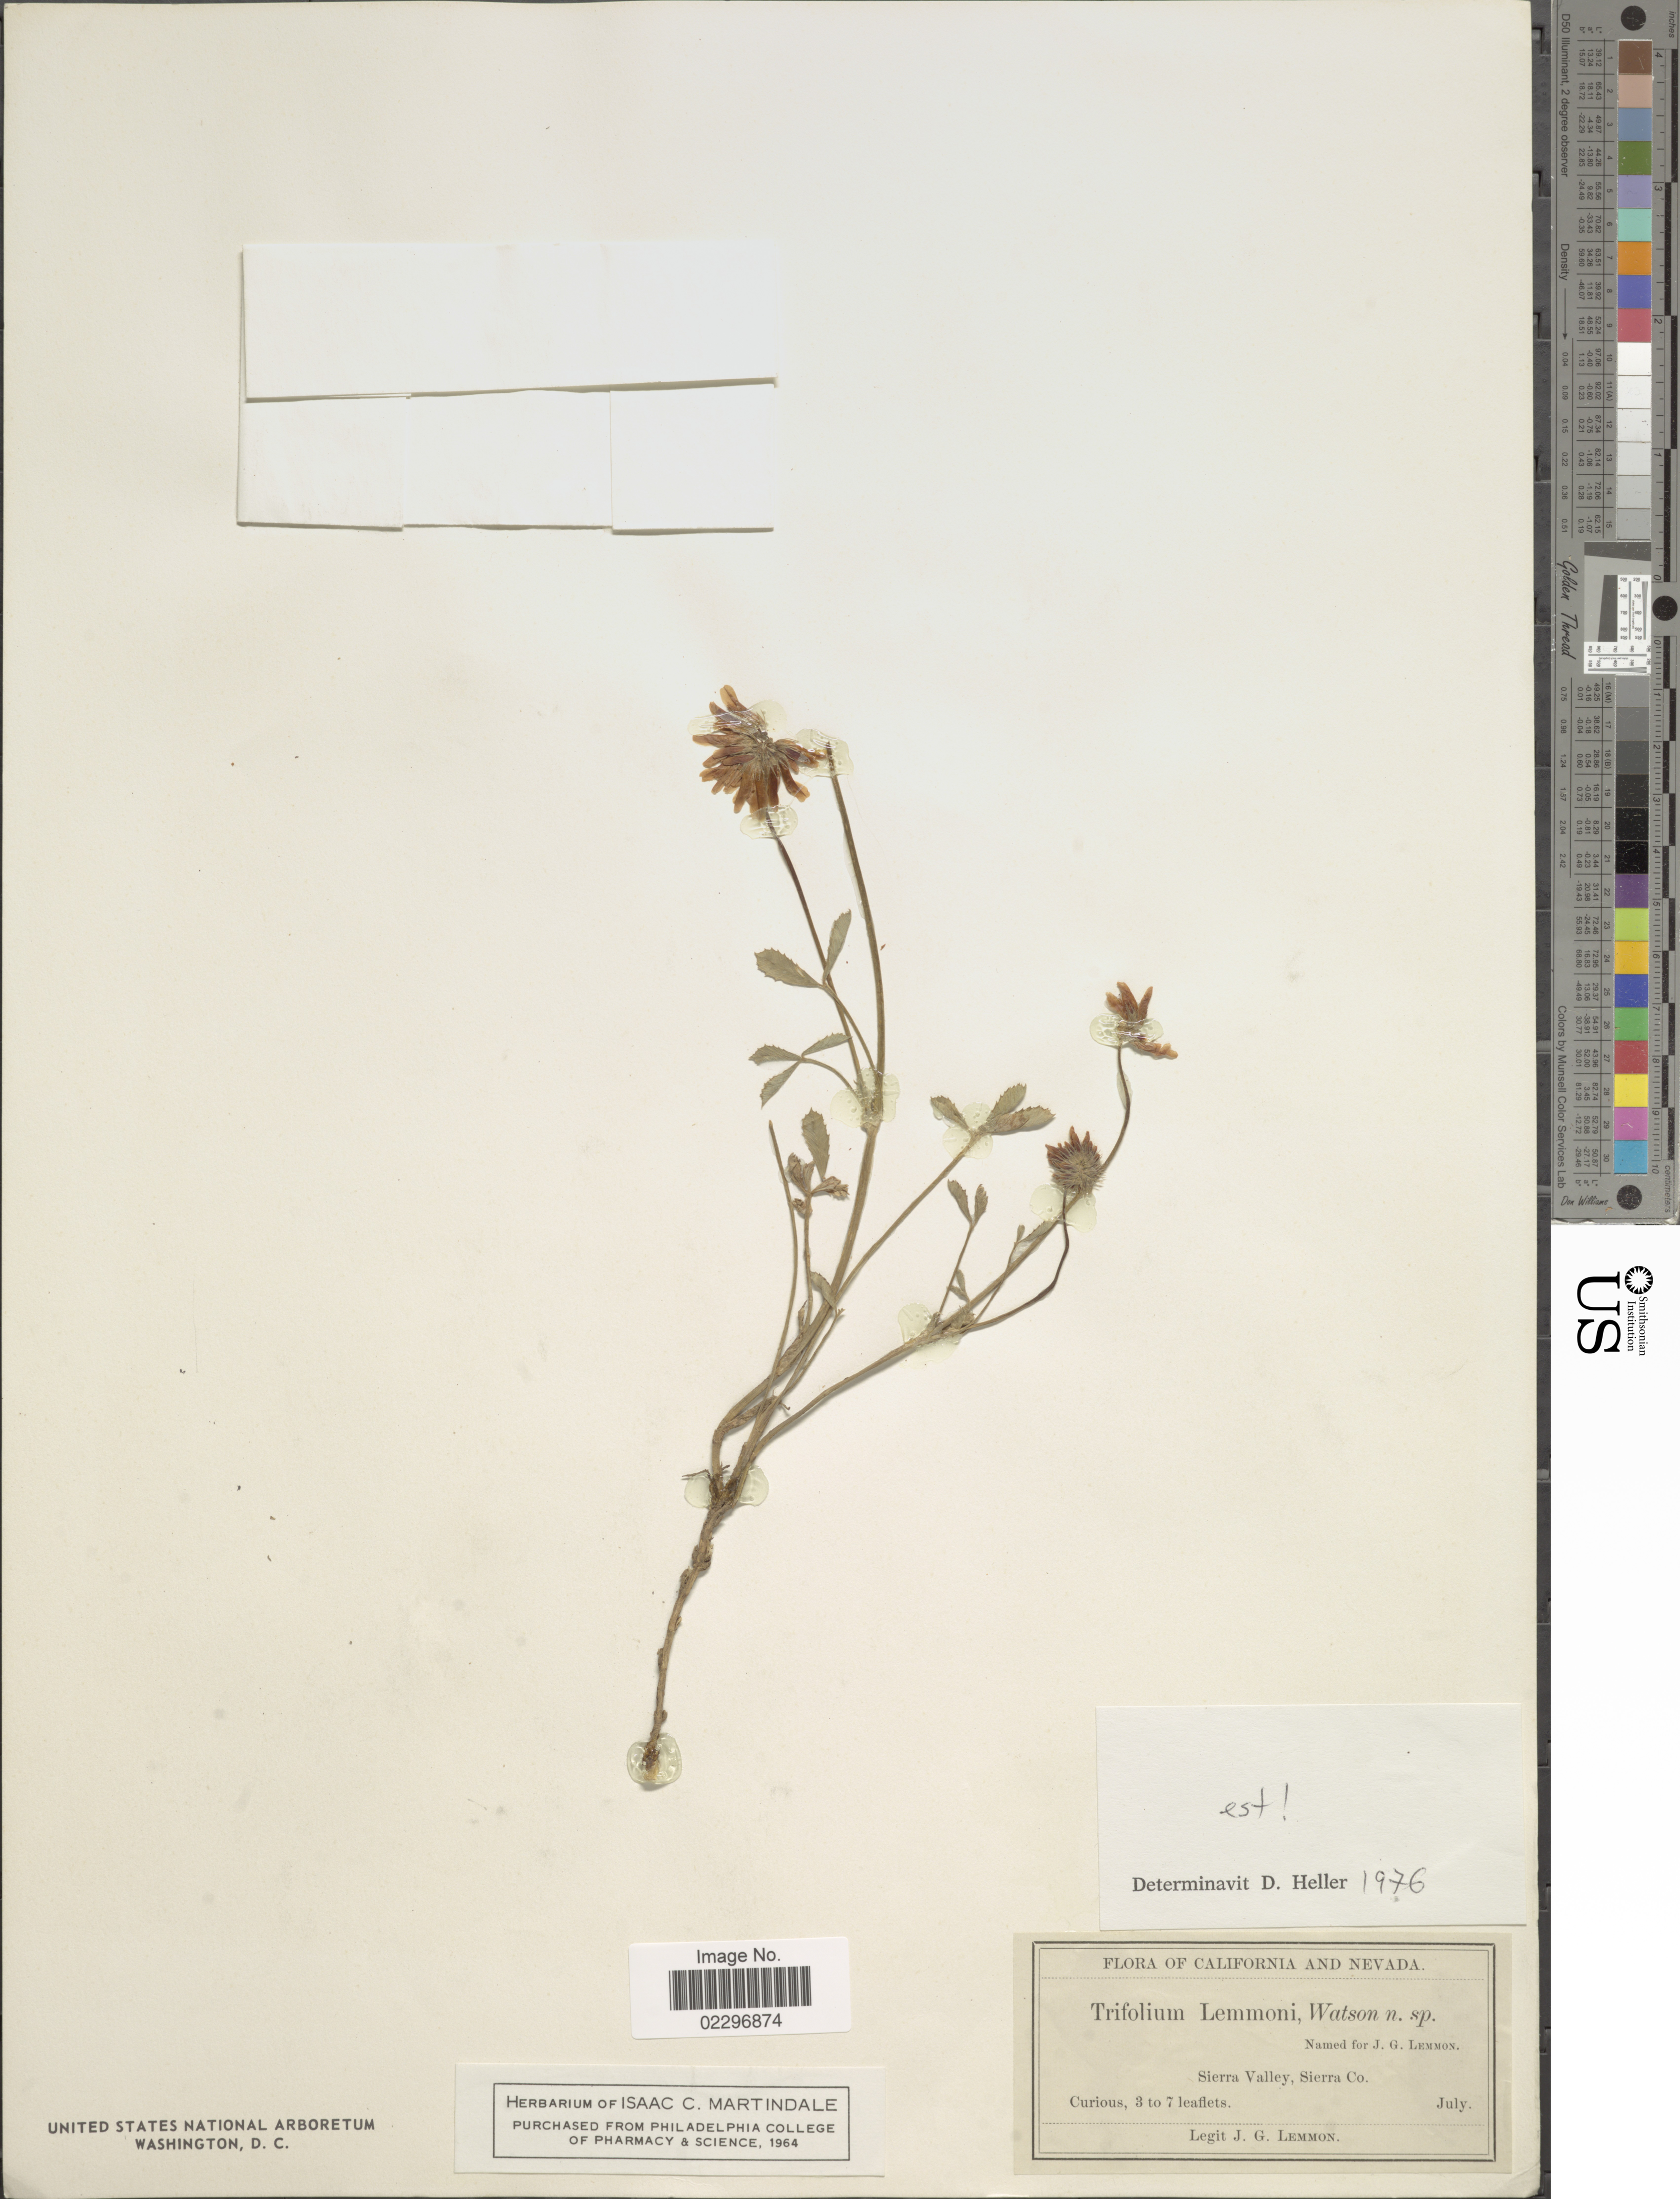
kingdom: Plantae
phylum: Tracheophyta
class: Magnoliopsida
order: Fabales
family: Fabaceae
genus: Trifolium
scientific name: Trifolium lemmonii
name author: S. Watson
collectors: J. Lemmon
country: United States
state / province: California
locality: Californis and Nevada, Sierra Valley, Sierra Co, Curious, 3 to 7 leaflets